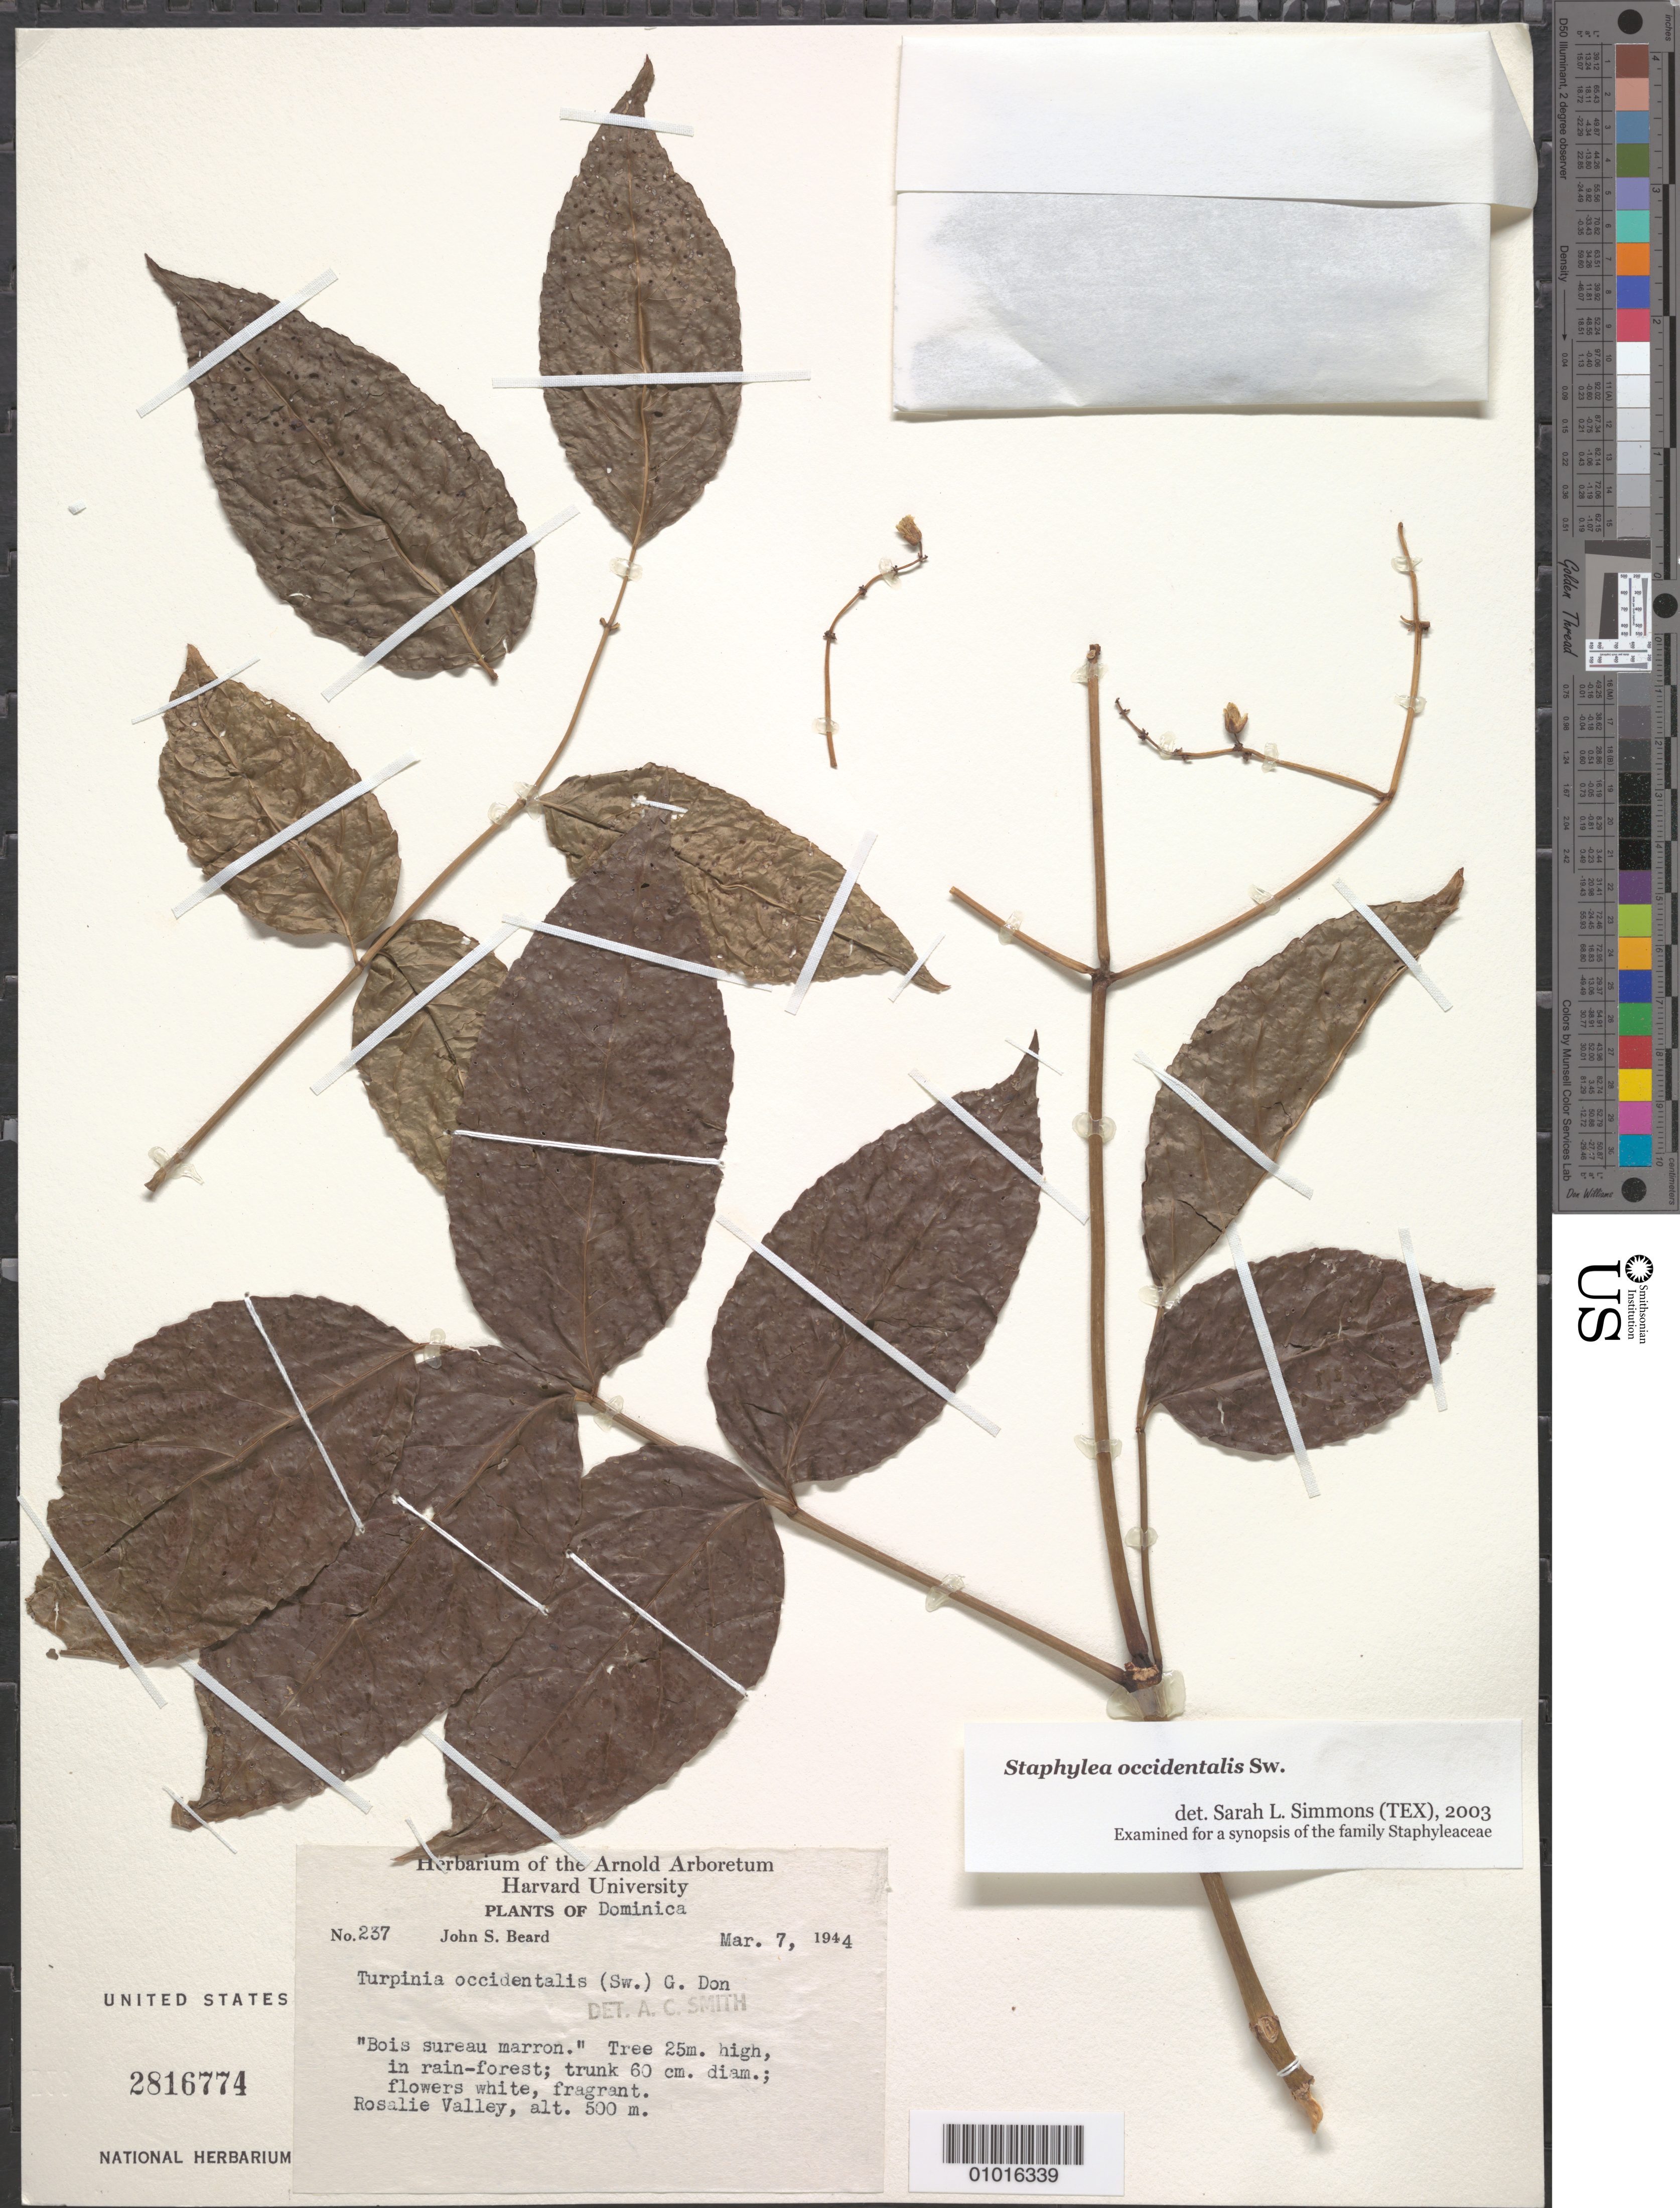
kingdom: Plantae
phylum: Tracheophyta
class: Magnoliopsida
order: Crossosomatales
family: Staphyleaceae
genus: Staphylea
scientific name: Staphylea occidentalis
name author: Sw.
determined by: Simmons, S. L.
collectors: J. Beard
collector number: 237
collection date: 1944-03-07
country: Dominica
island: Dominica I.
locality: Rosalie Valley.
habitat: In rainforest.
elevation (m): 500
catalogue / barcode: US 2816774